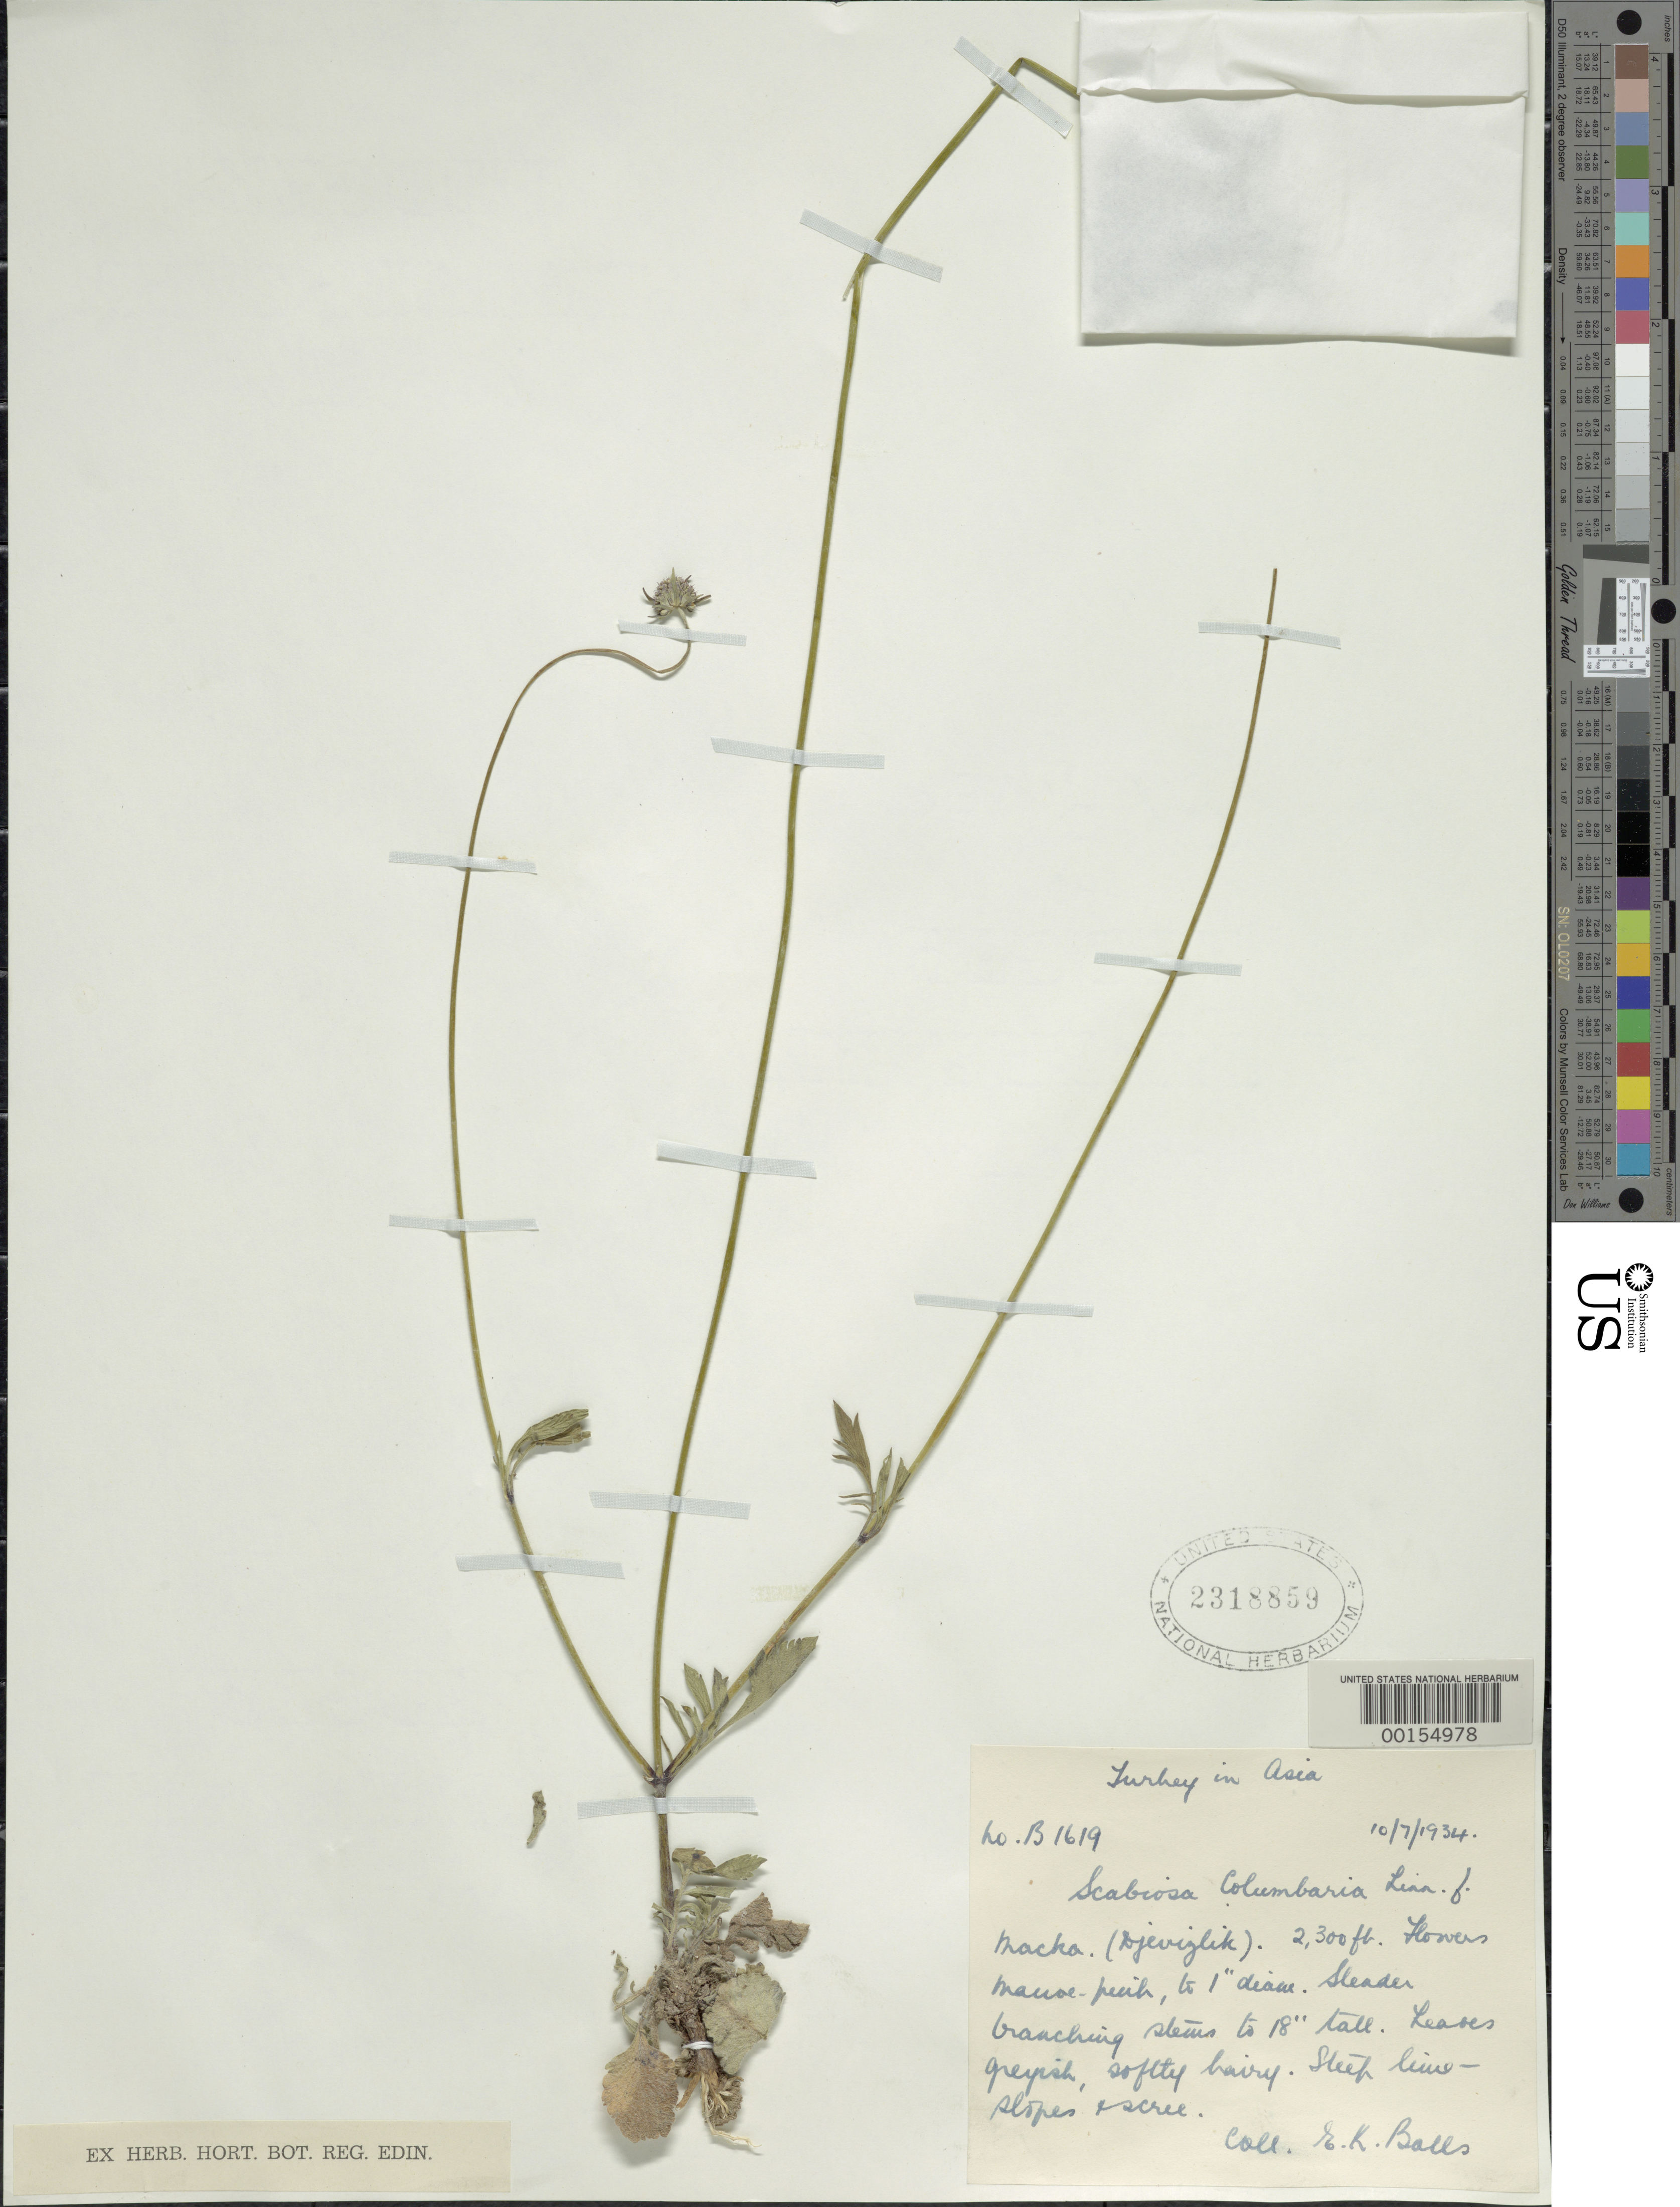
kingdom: Plantae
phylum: Tracheophyta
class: Magnoliopsida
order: Dipsacales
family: Caprifoliaceae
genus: Scabiosa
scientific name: Scabiosa columbaria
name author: L.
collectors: E. K. Balls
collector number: B1619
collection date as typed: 10 Jul 1934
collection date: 1934-07-10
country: Turkey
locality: Macka, Djevizlik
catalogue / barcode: US 2318859